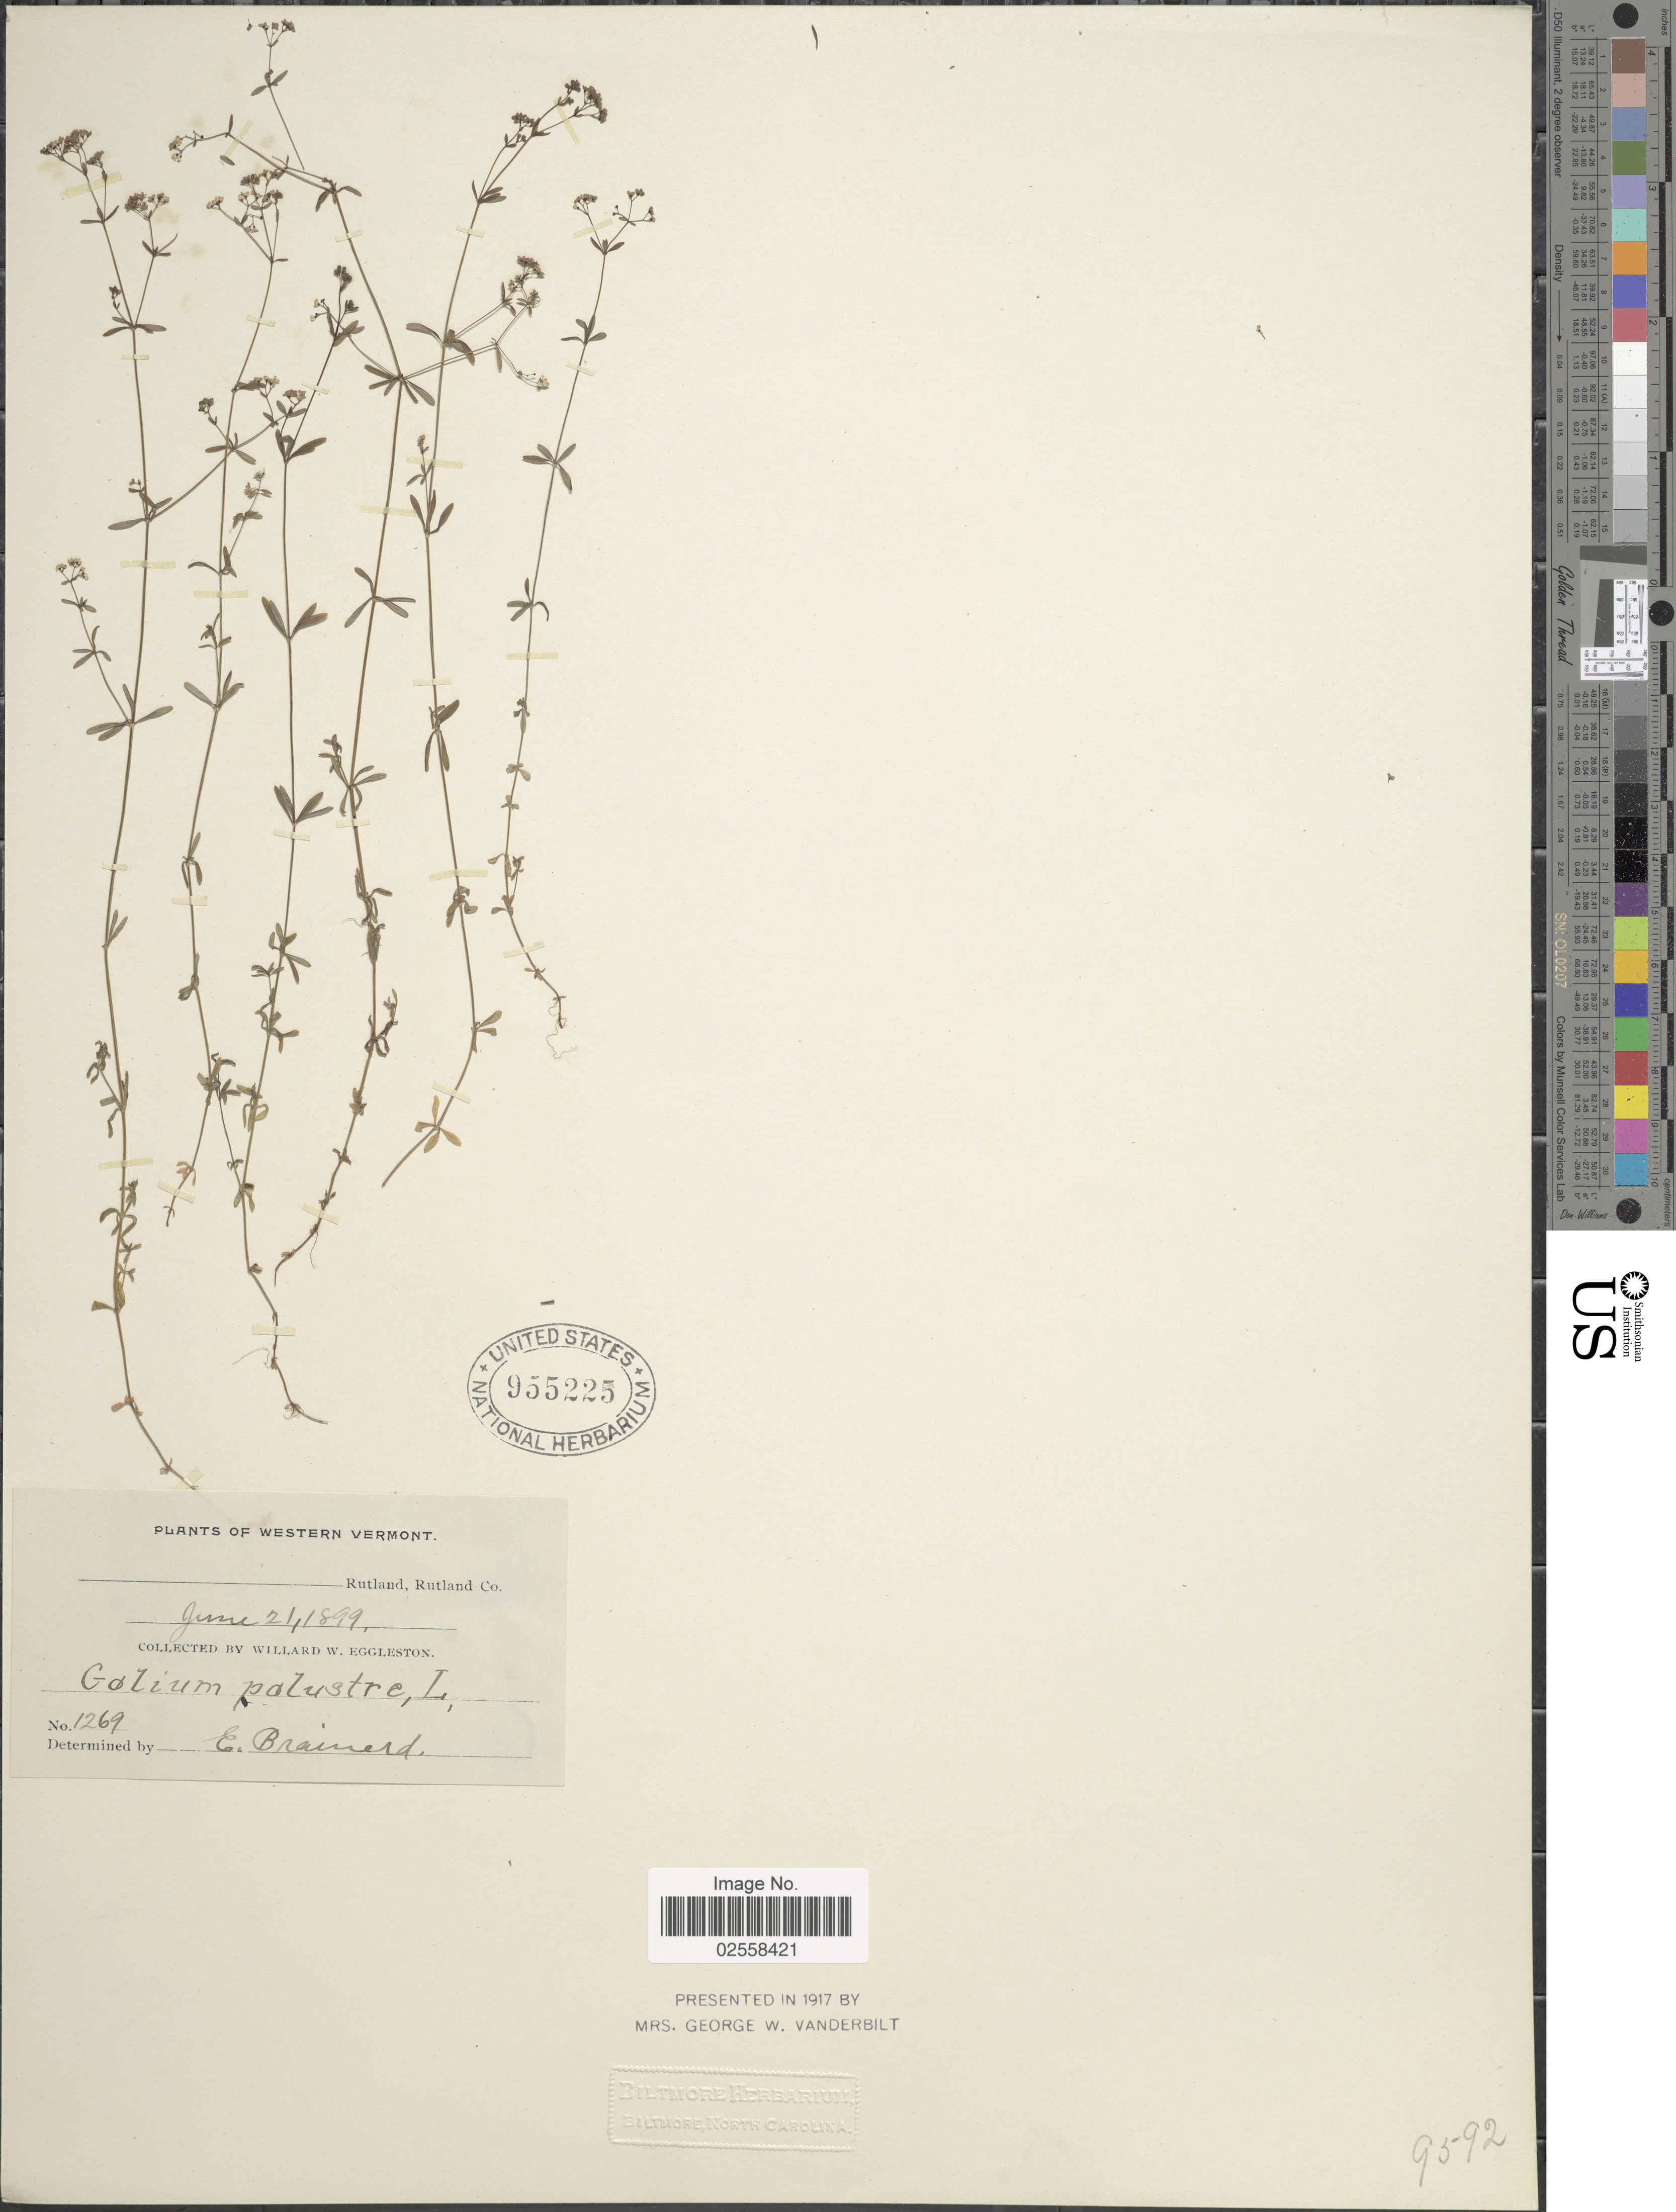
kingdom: Plantae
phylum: Tracheophyta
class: Magnoliopsida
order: Gentianales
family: Rubiaceae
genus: Galium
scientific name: Galium plumosum subsp. plumosum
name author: Rusby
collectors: W. W. Eggleston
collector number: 1269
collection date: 1899-06-21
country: United States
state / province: Vermont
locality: Western Vermont, Rutland, Rutland Co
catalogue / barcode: US 955225